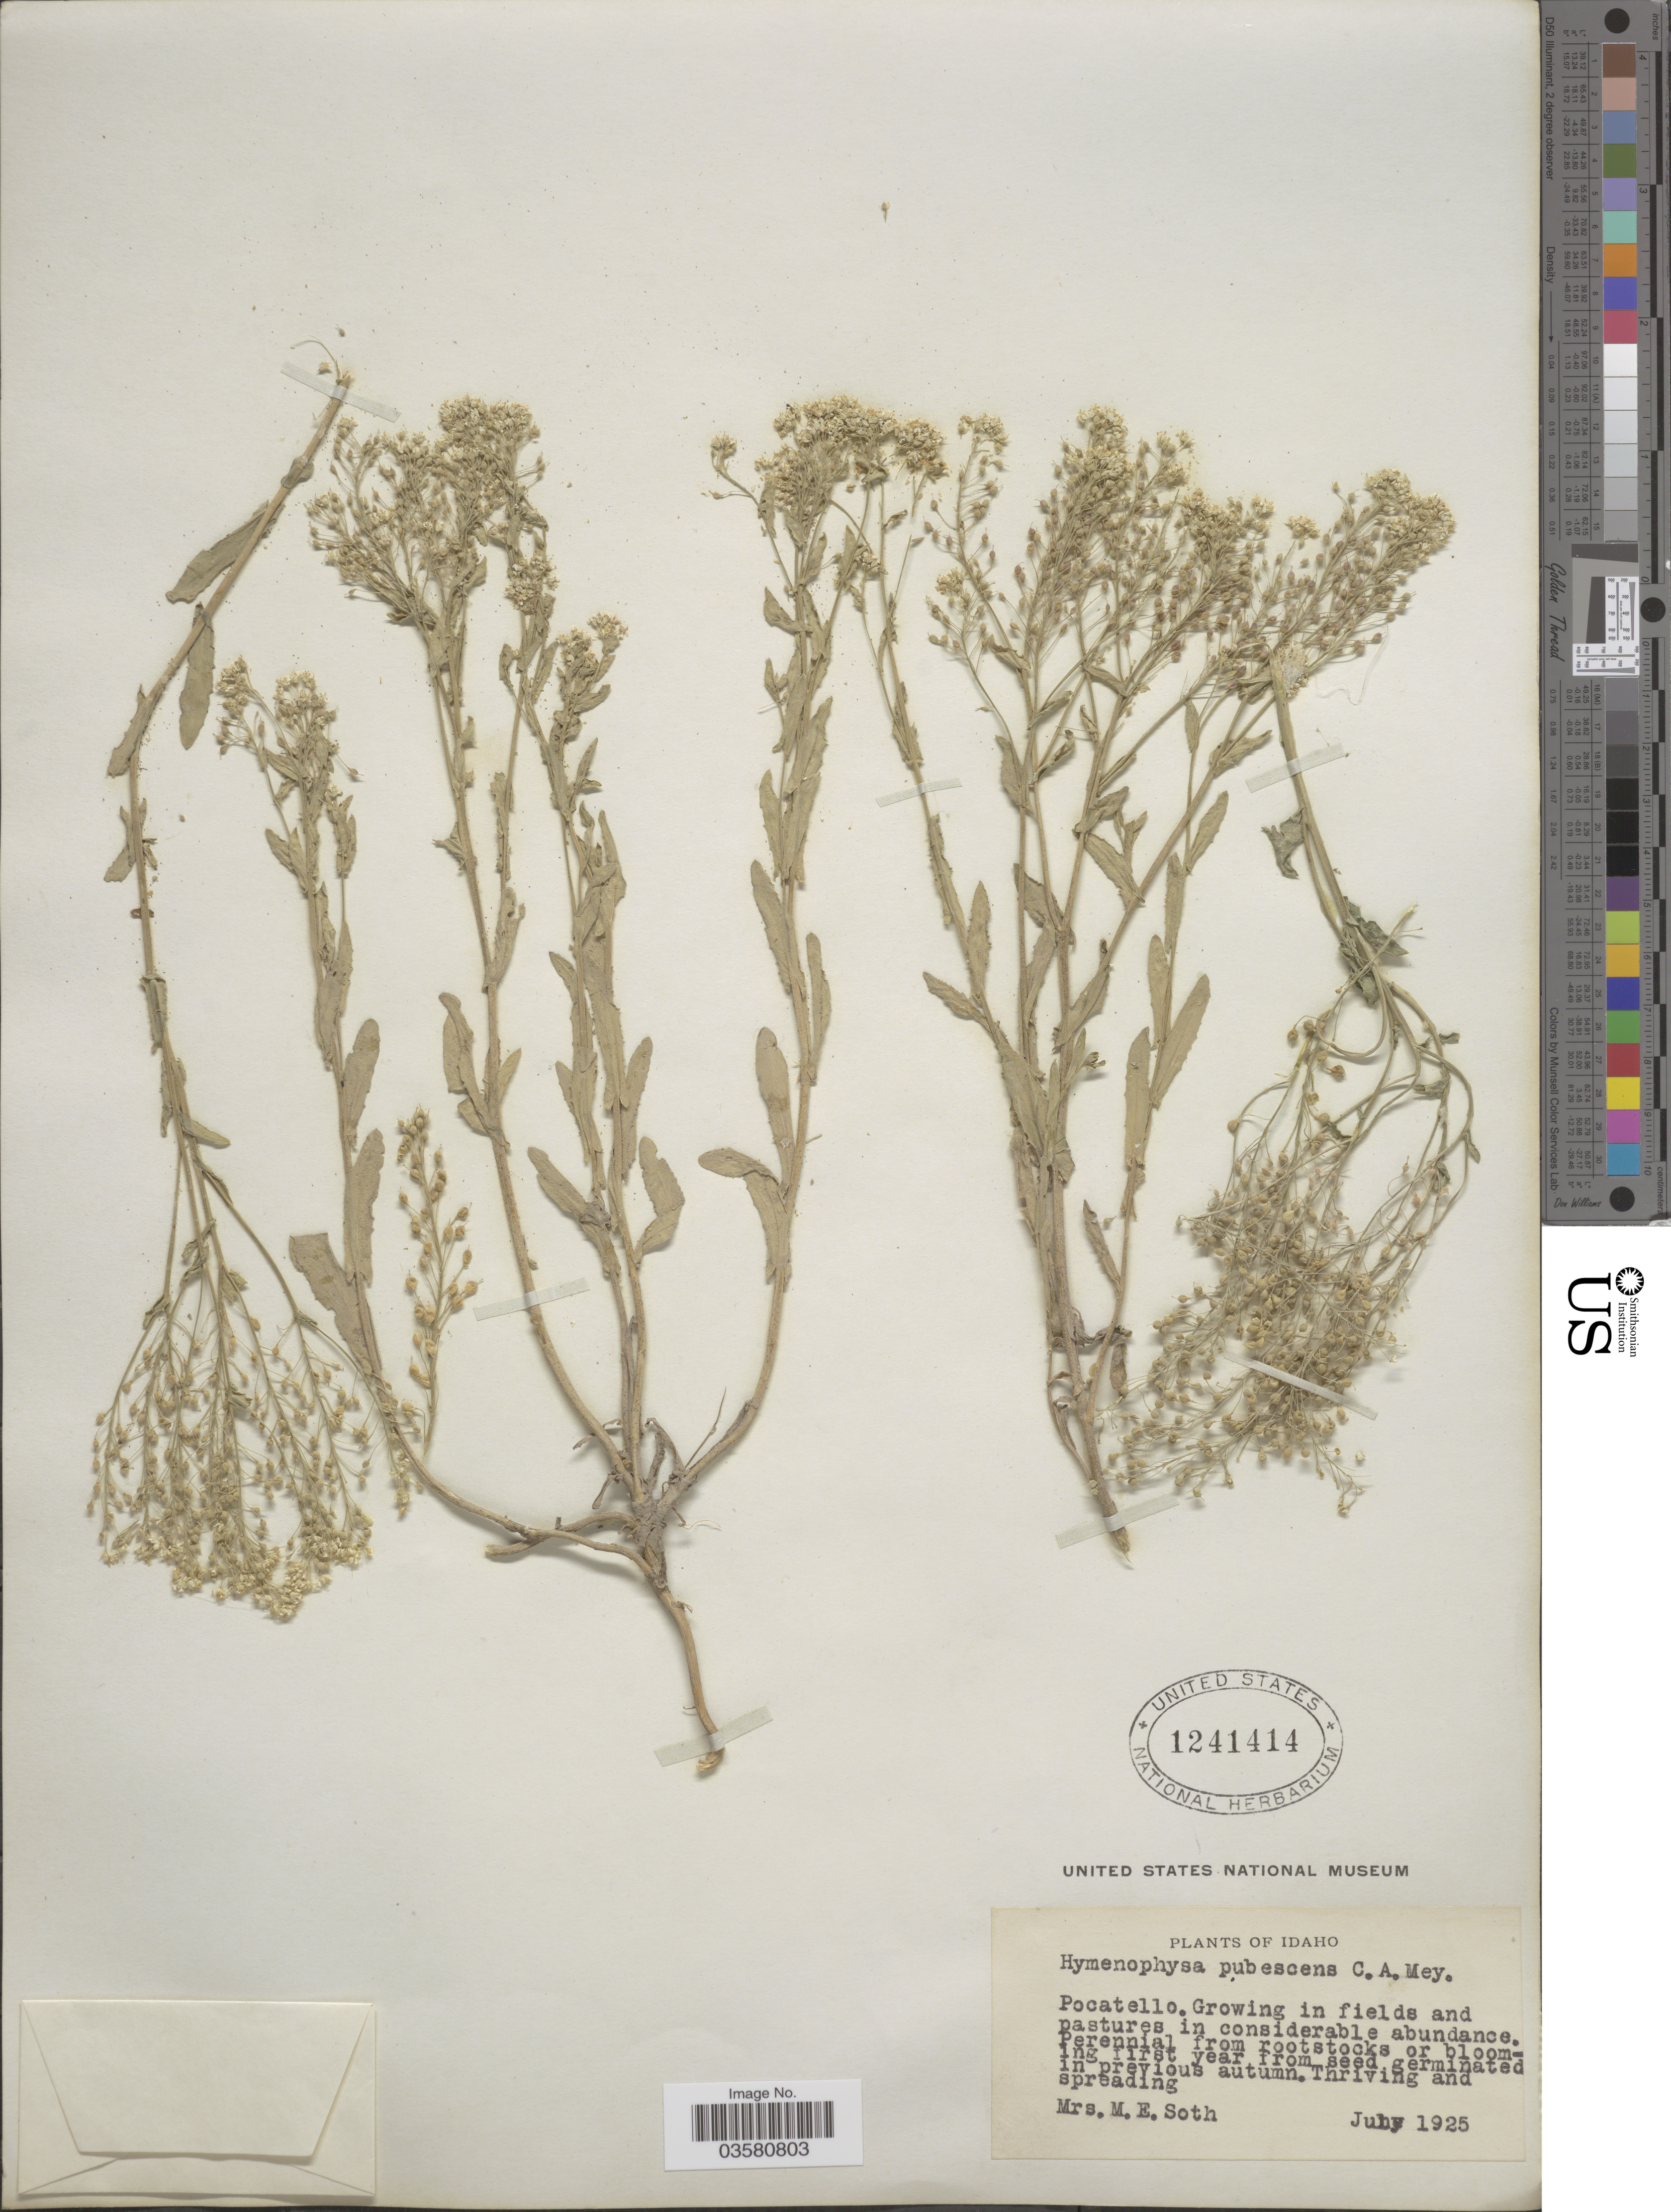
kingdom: Plantae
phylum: Tracheophyta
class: Magnoliopsida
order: Brassicales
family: Brassicaceae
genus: Lepidium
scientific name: Lepidium appelianum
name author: Al-Shehbaz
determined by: Strong, M. T., (US), Smithsonian Institution - National Museum of Natural History (UNITED STATES)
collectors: M. Soth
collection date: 1925-07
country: United States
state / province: Idaho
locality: Pocatello.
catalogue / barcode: US 1241414